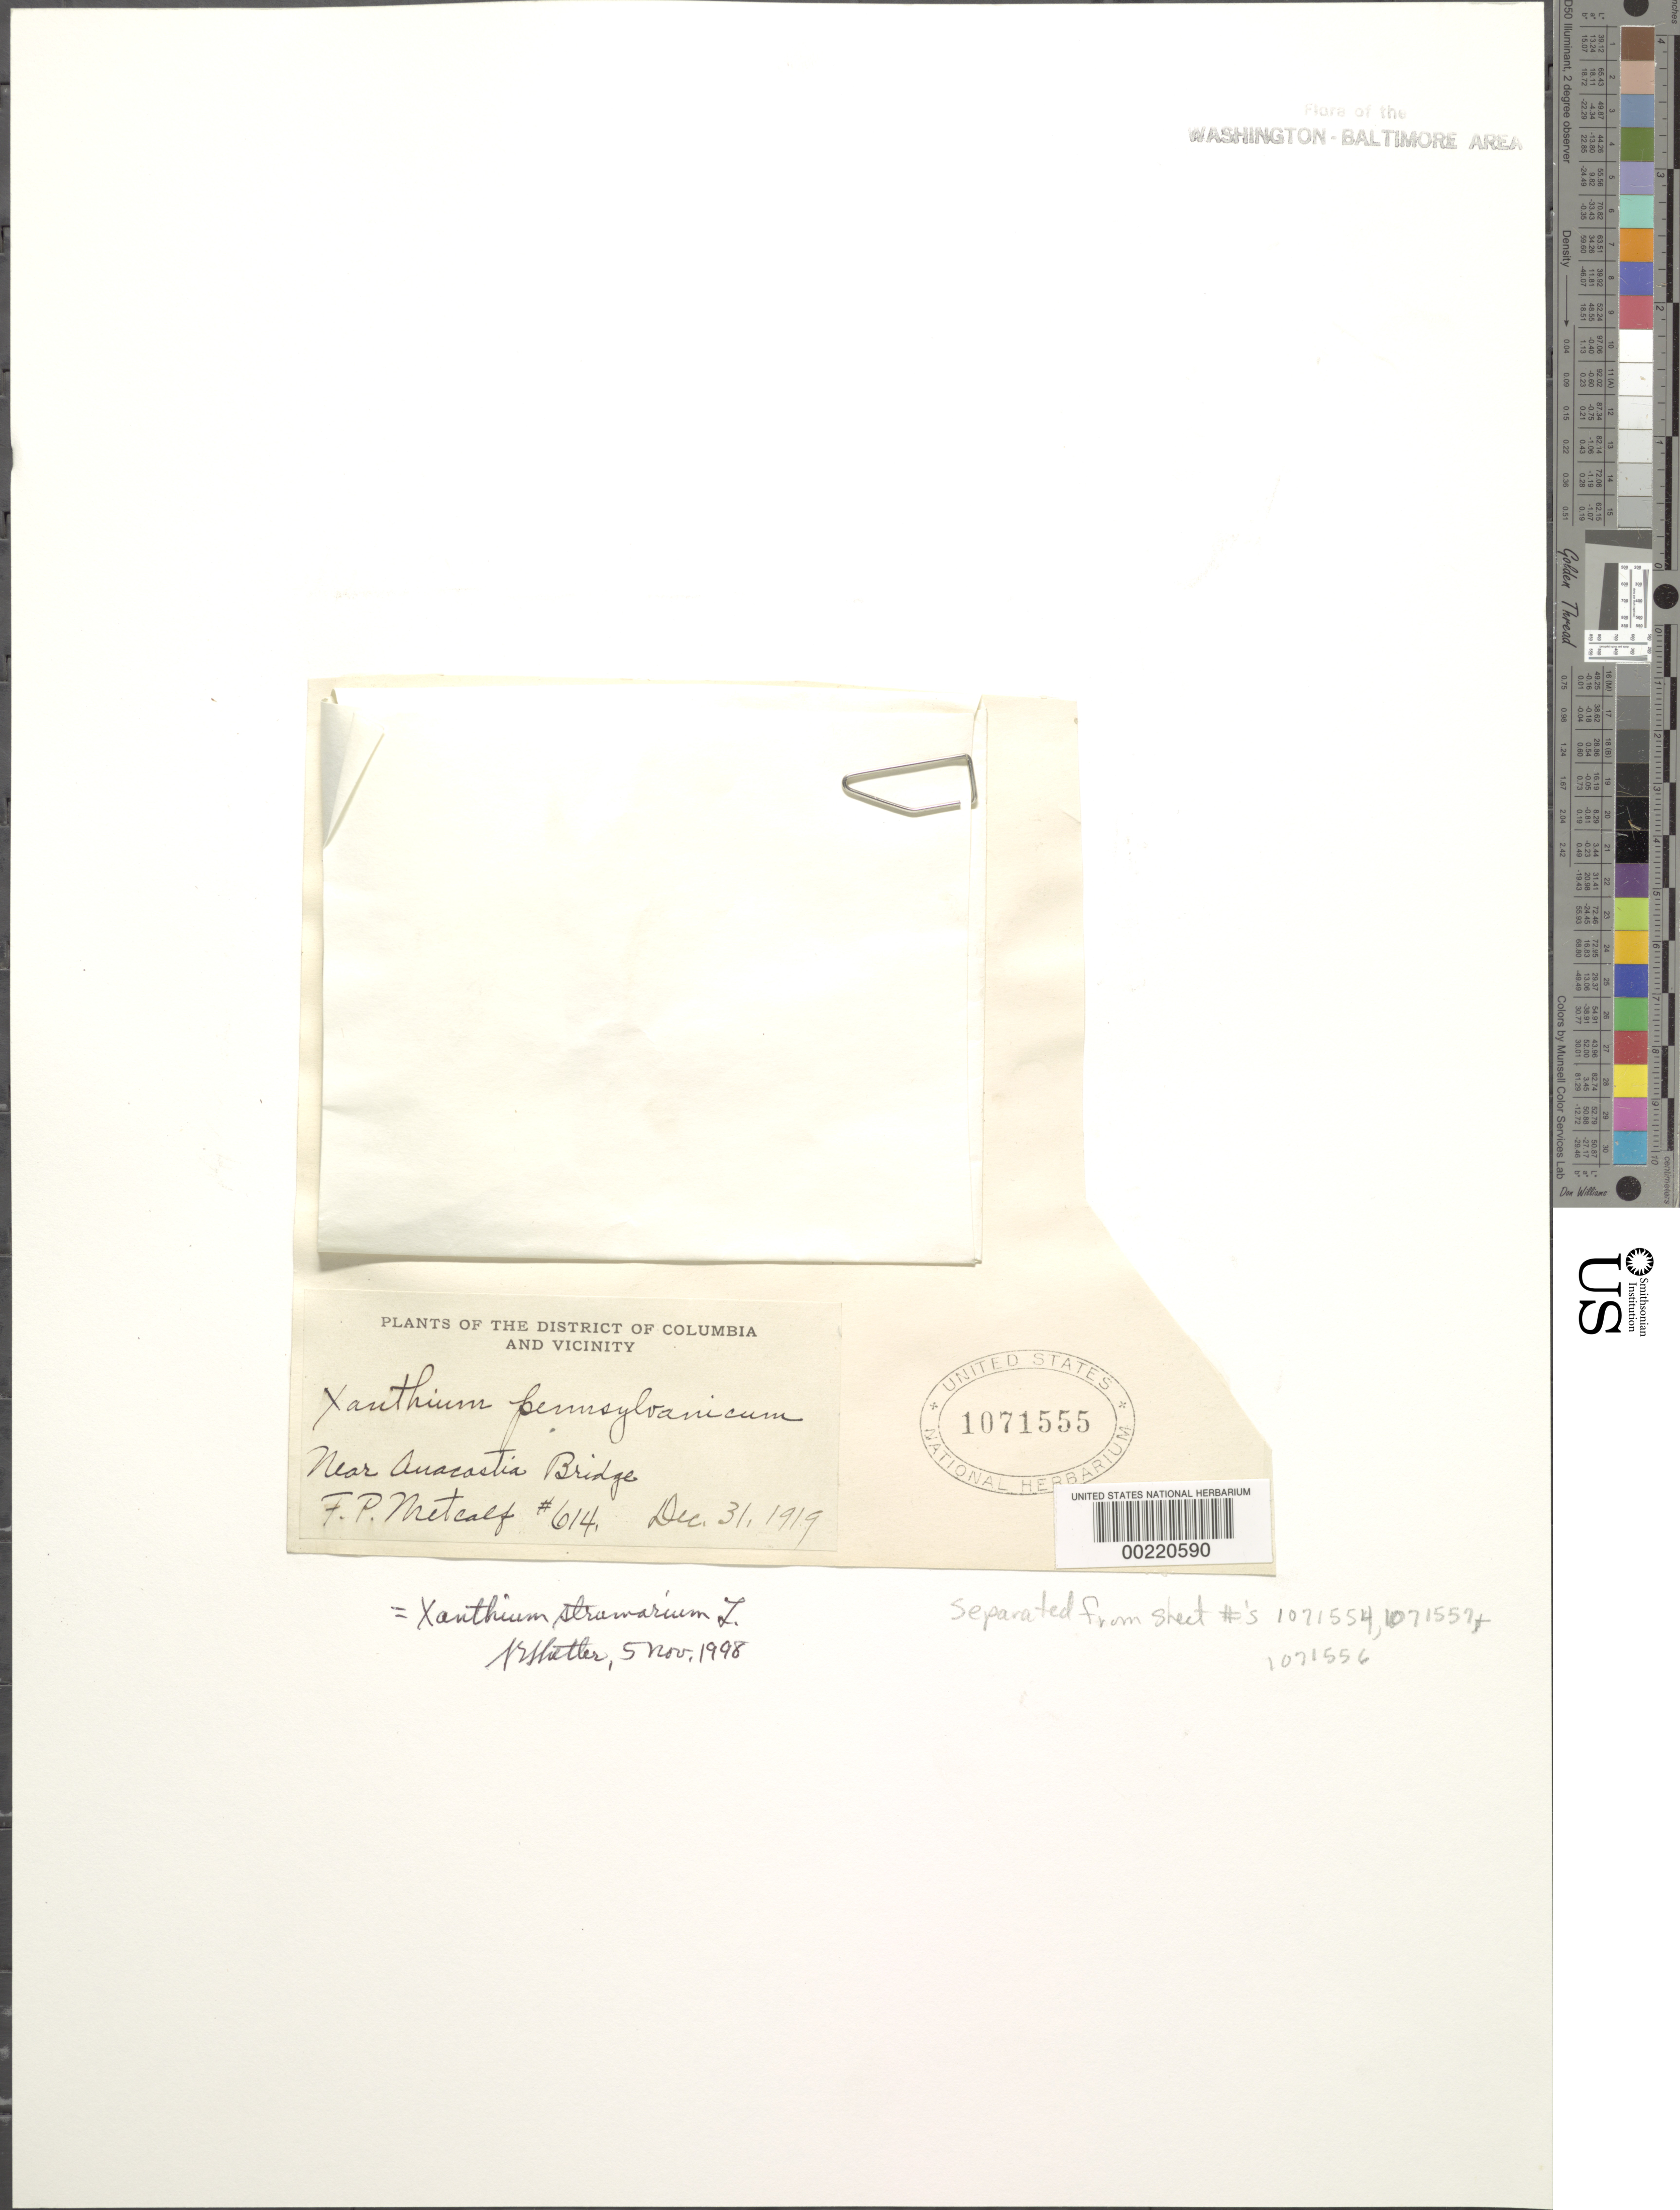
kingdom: Plantae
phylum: Tracheophyta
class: Magnoliopsida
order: Asterales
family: Asteraceae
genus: Xanthium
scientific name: Xanthium strumarium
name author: L.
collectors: F. P. Metcalf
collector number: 614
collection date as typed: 31 Dec 1919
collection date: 1919-12-31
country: United States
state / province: District of Columbia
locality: Near Anacostia Bridge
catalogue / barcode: US 1071555